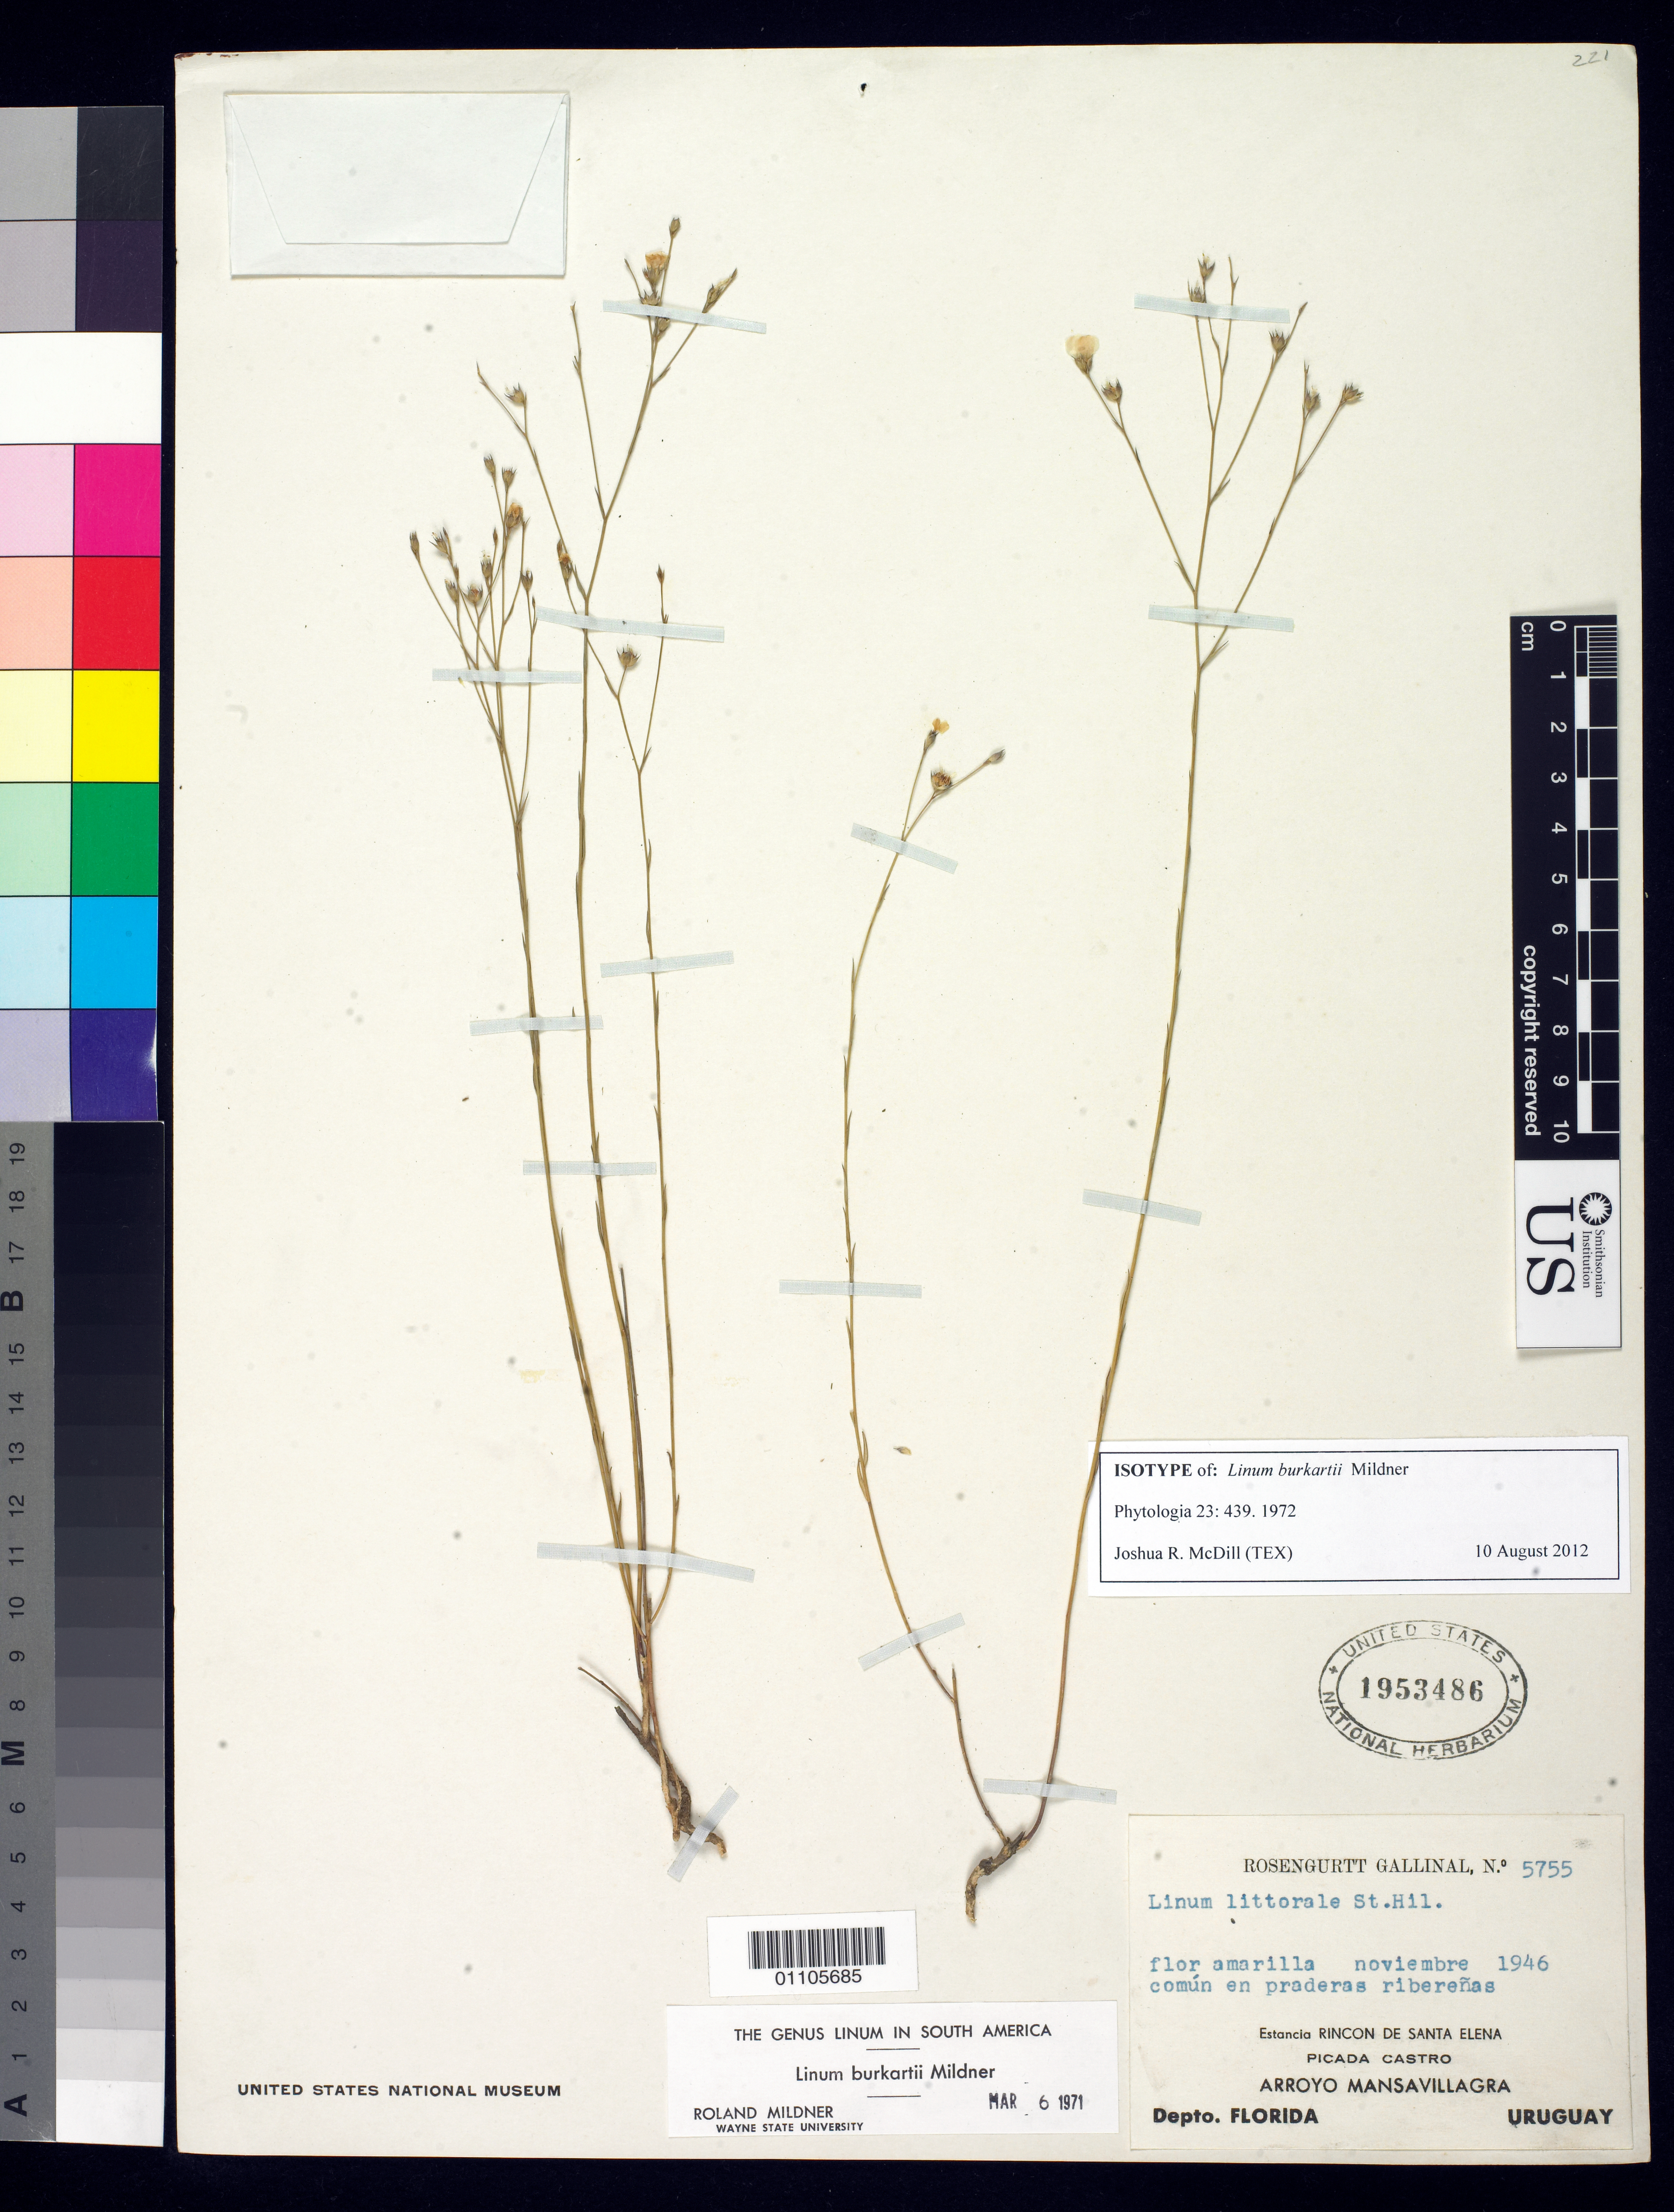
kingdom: Plantae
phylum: Tracheophyta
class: Magnoliopsida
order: Malpighiales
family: Linaceae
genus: Linum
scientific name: Linum burkartii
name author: Mildner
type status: Isotype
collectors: B. Rosengurtt & J. Gallinal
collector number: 5755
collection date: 1946-11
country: Uruguay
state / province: Florida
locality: Estancia Rincon de Santa Elena. Picada Castro. Arroyo Mansavillagra. Depto. Florida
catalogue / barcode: US 1953486